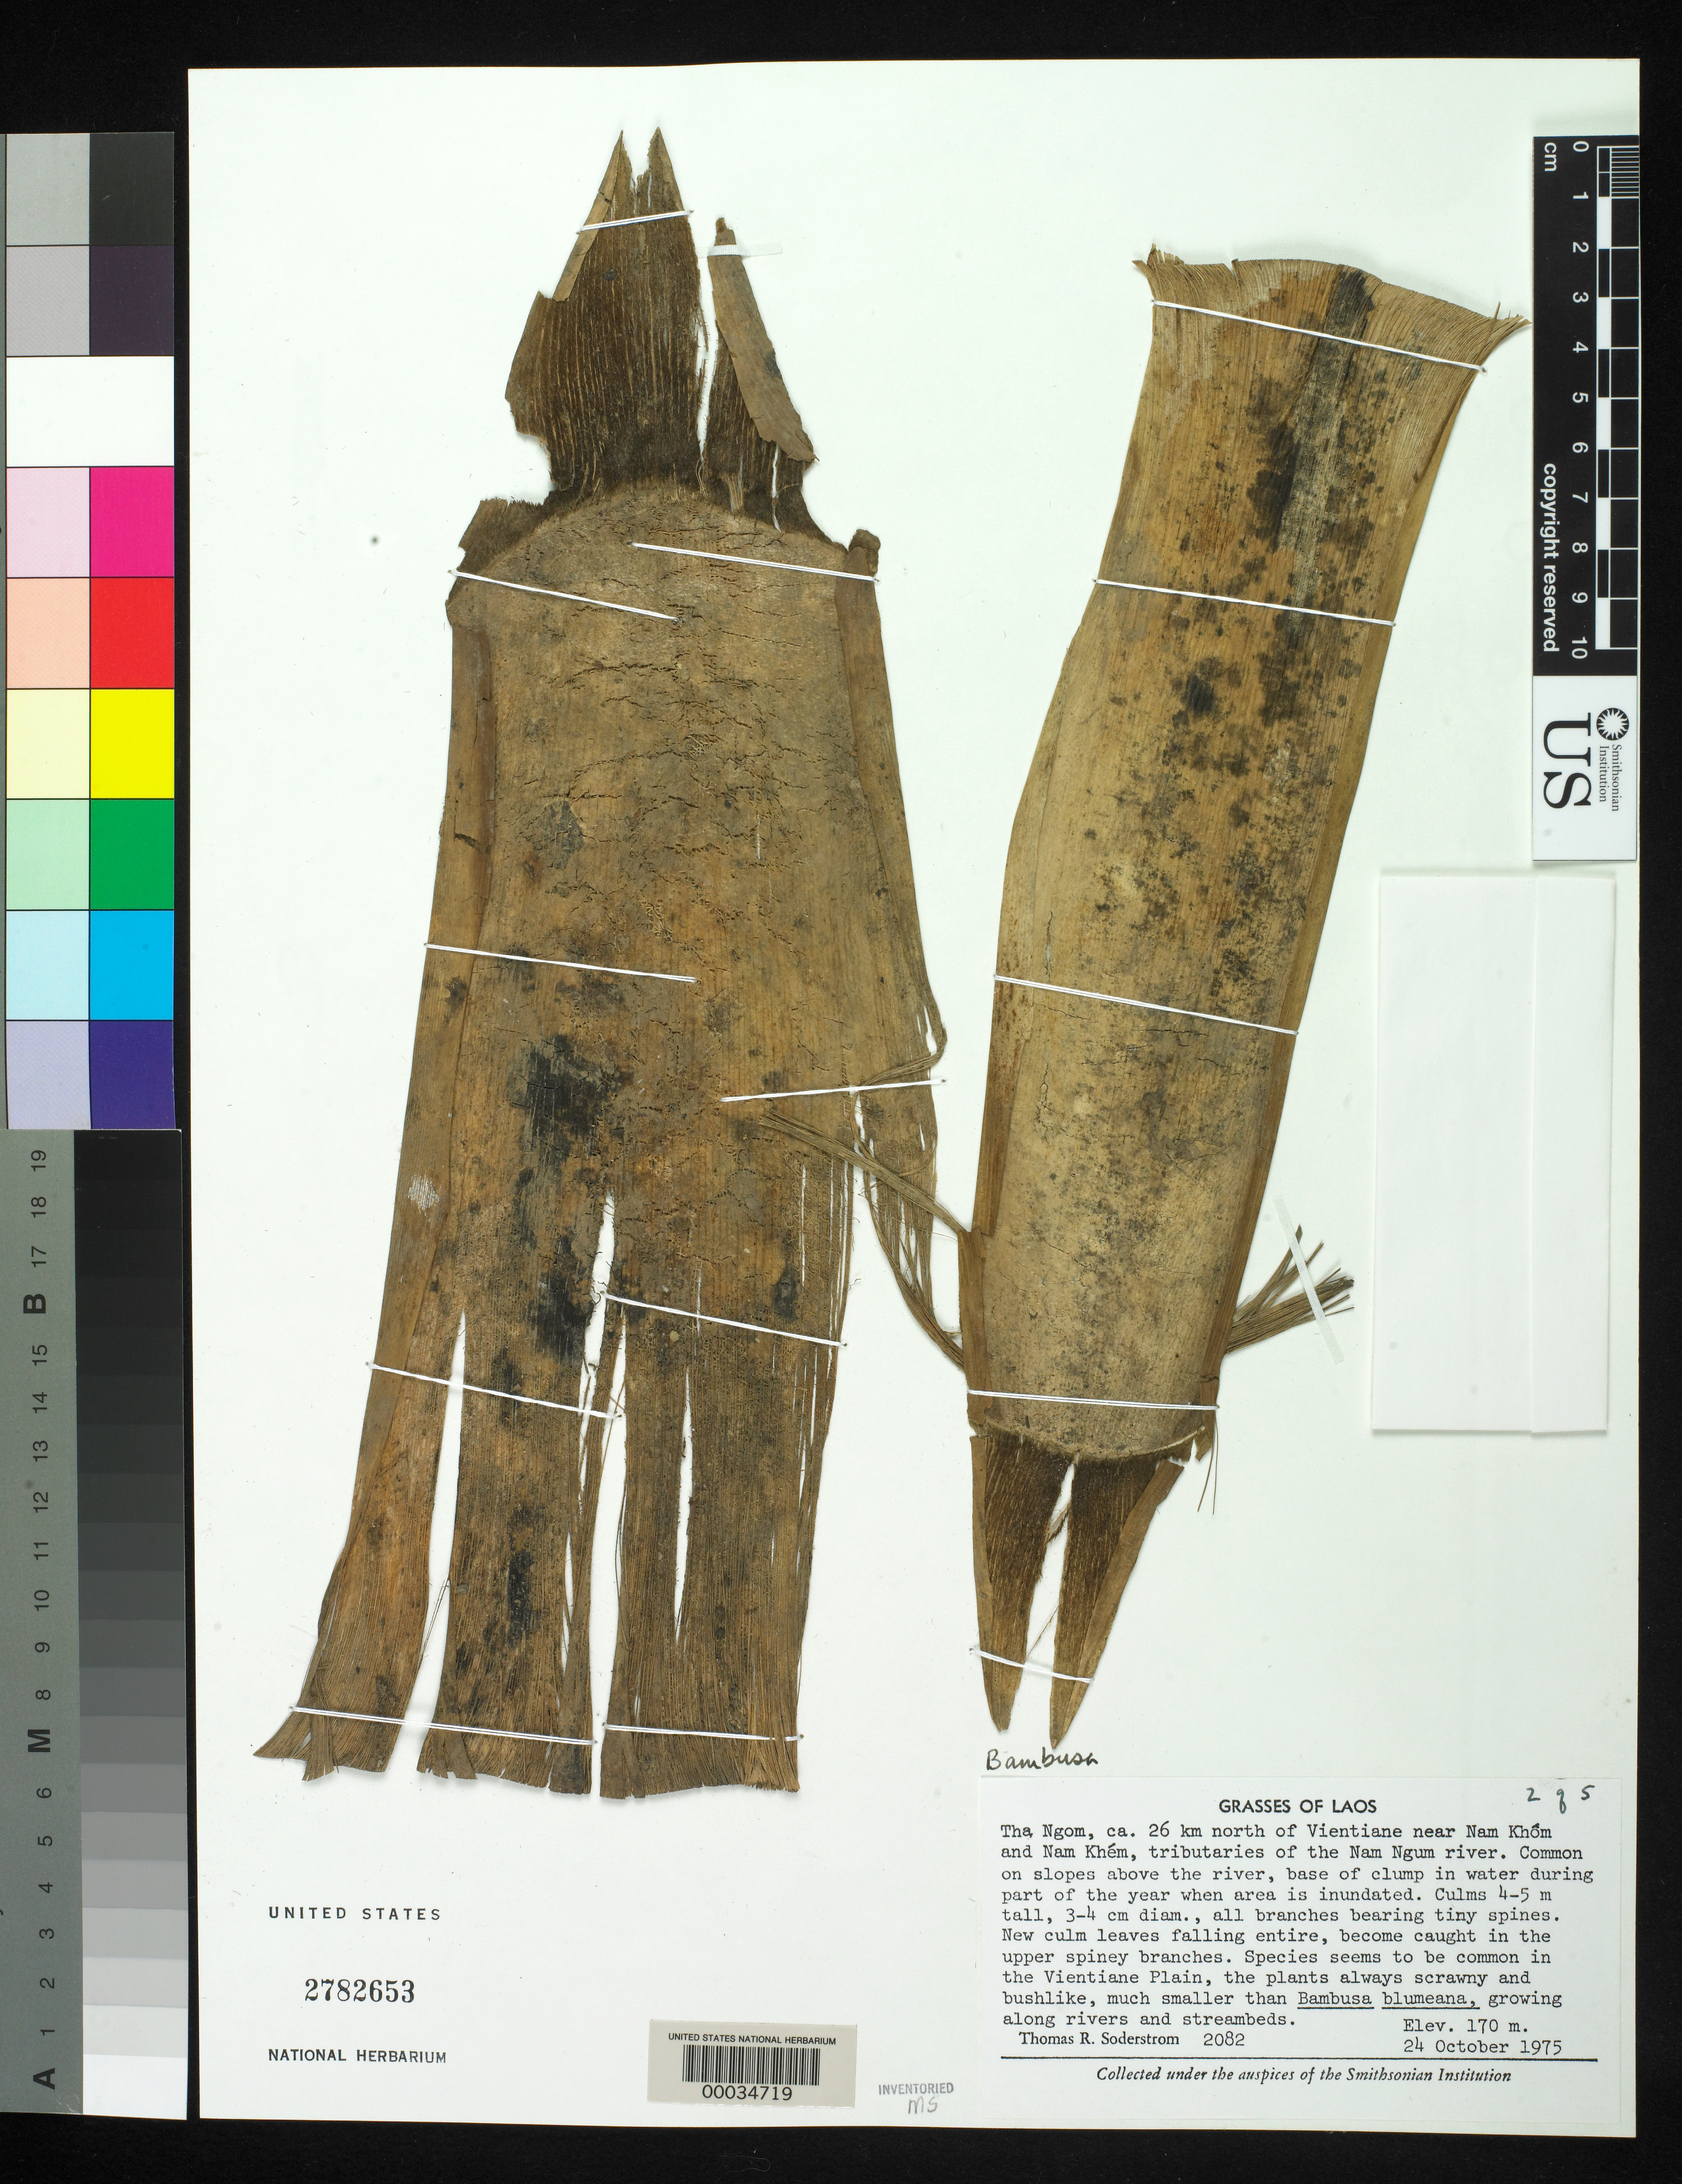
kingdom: Plantae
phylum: Tracheophyta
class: Liliopsida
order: Poales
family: Poaceae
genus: Bambusa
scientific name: Bambusa bambos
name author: (L.) Voss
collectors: T. R. Soderstrom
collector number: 2082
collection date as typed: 24 Oct 1975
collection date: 1975-10-24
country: Laos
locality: Tha Ngom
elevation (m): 170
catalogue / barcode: US 2782653